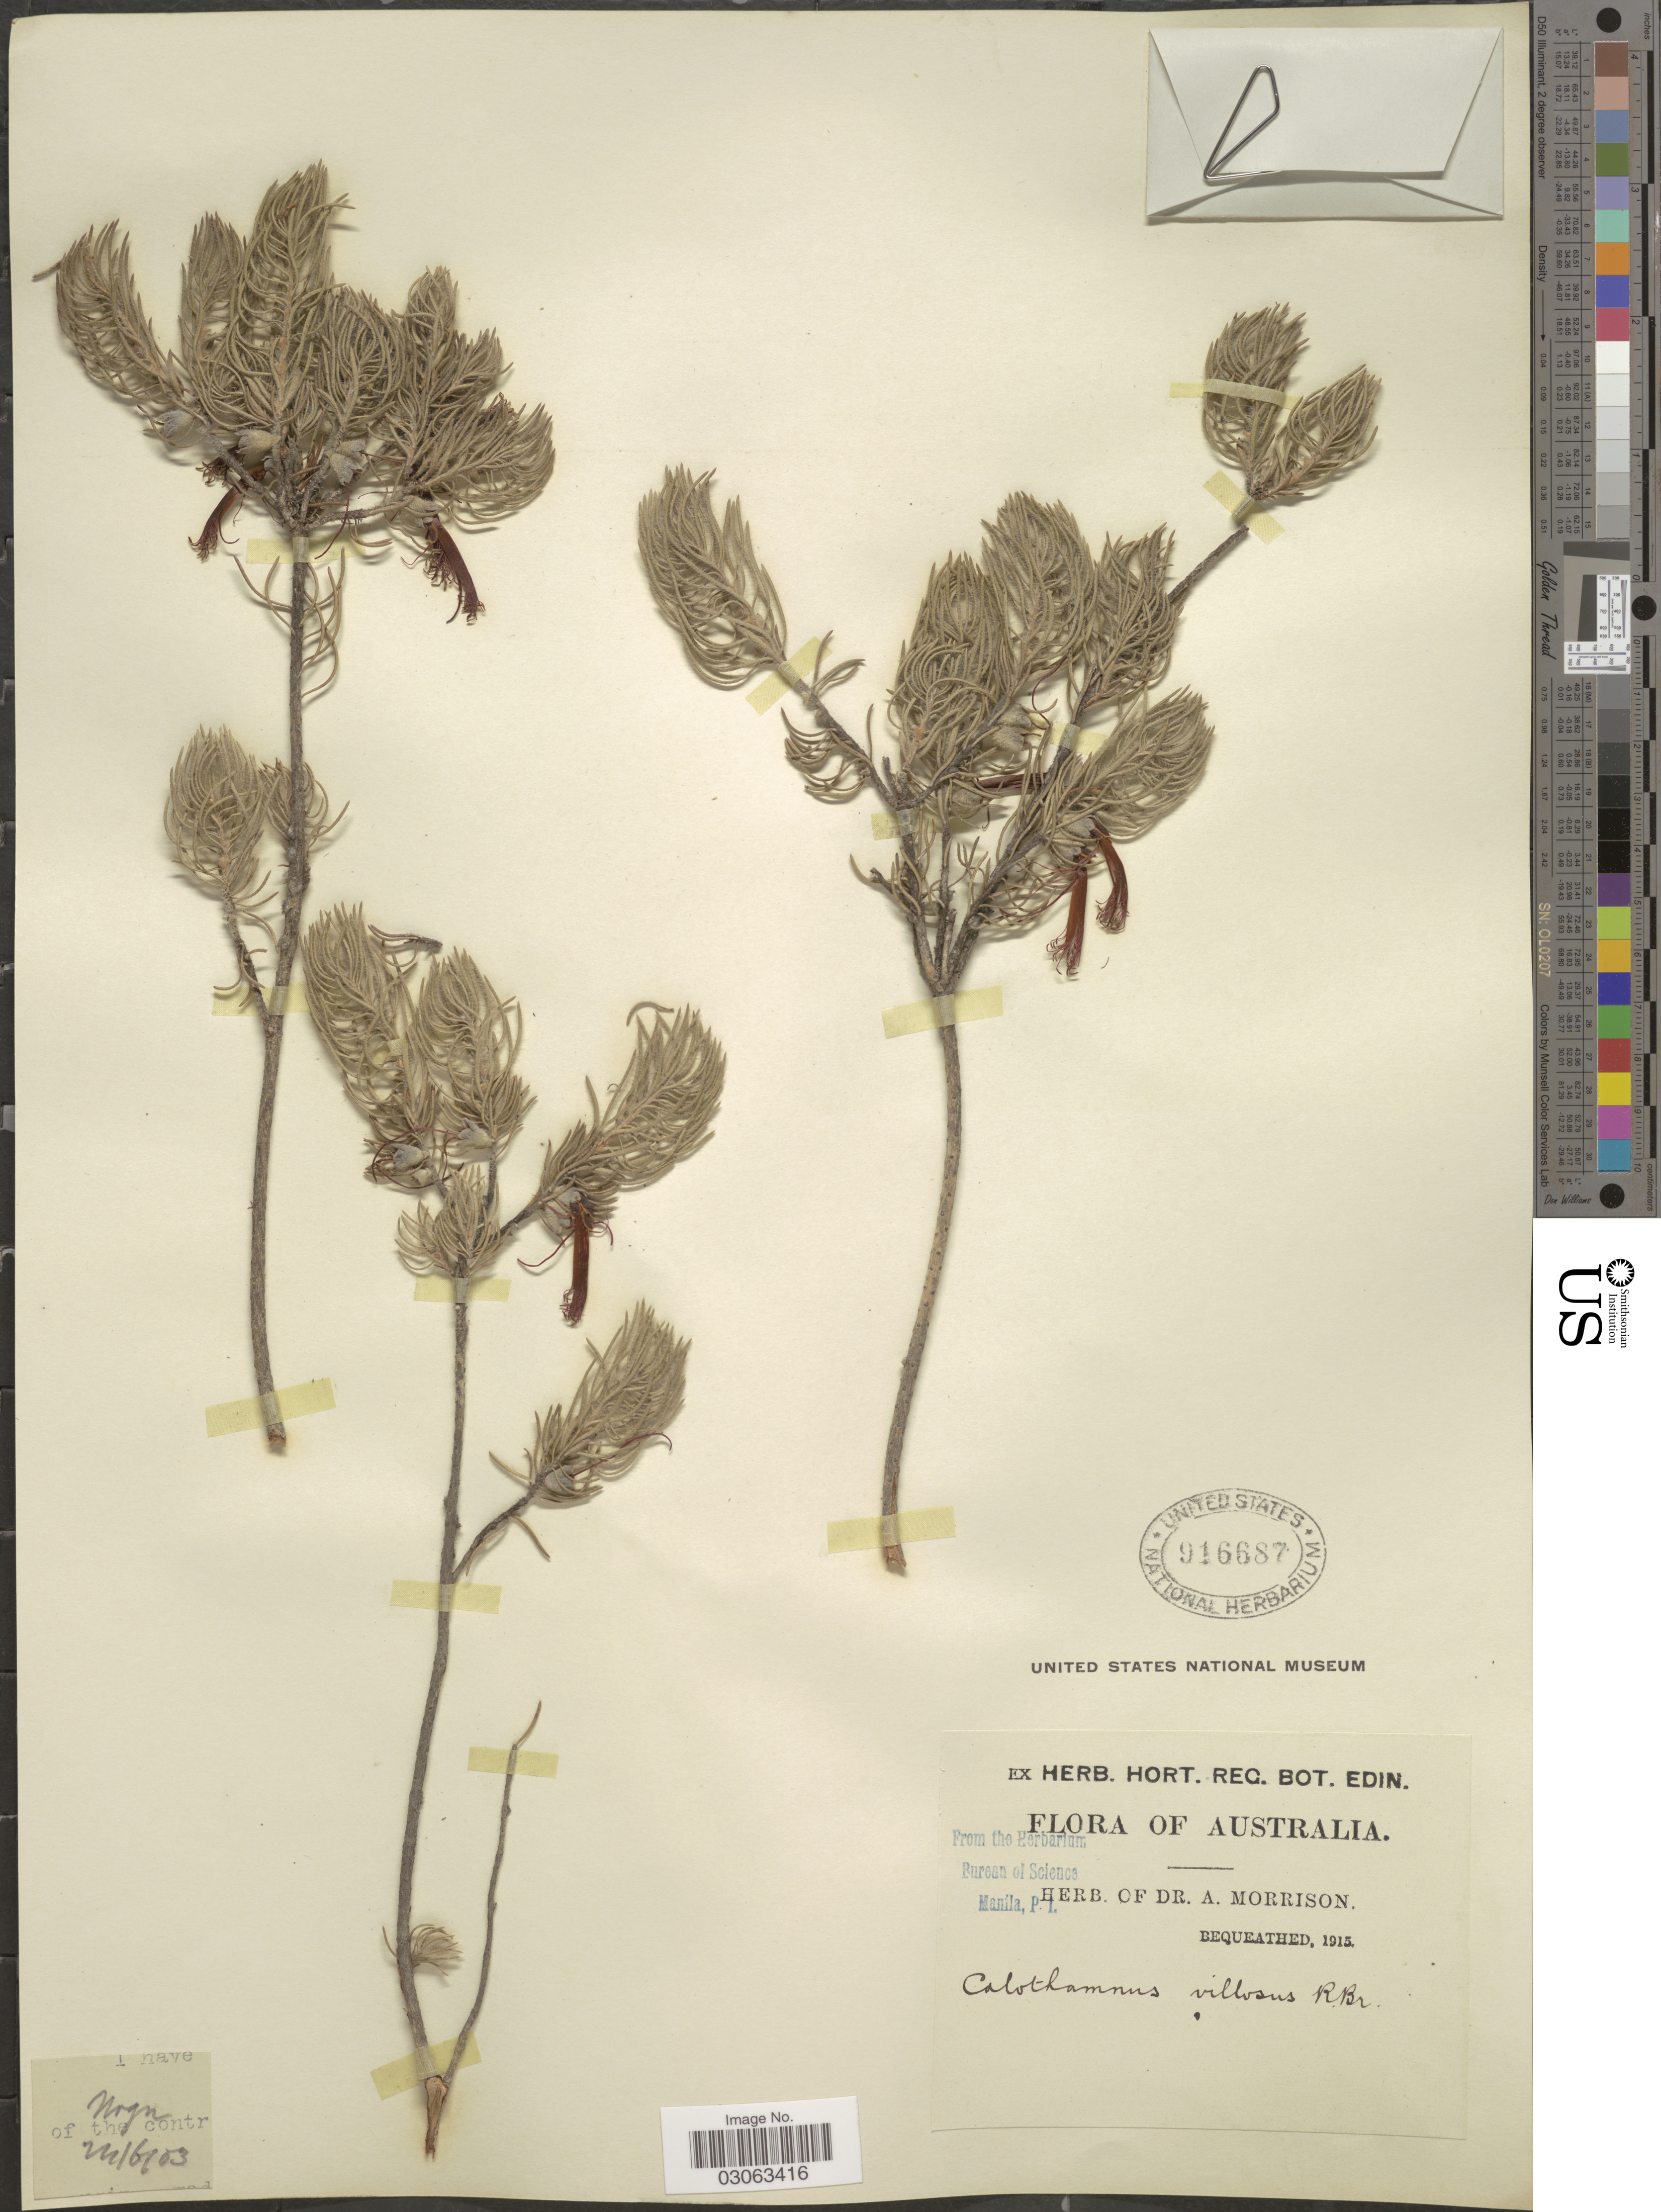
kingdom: Plantae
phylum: Tracheophyta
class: Magnoliopsida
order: Myrtales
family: Myrtaceae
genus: Calothamnus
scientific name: Calothamnus villosus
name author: R. Br.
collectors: ex herb. Dr. A. Morrison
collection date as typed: Transcribed d/m/y: 24/6/3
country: Australia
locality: Nrgn.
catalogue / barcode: US 916687